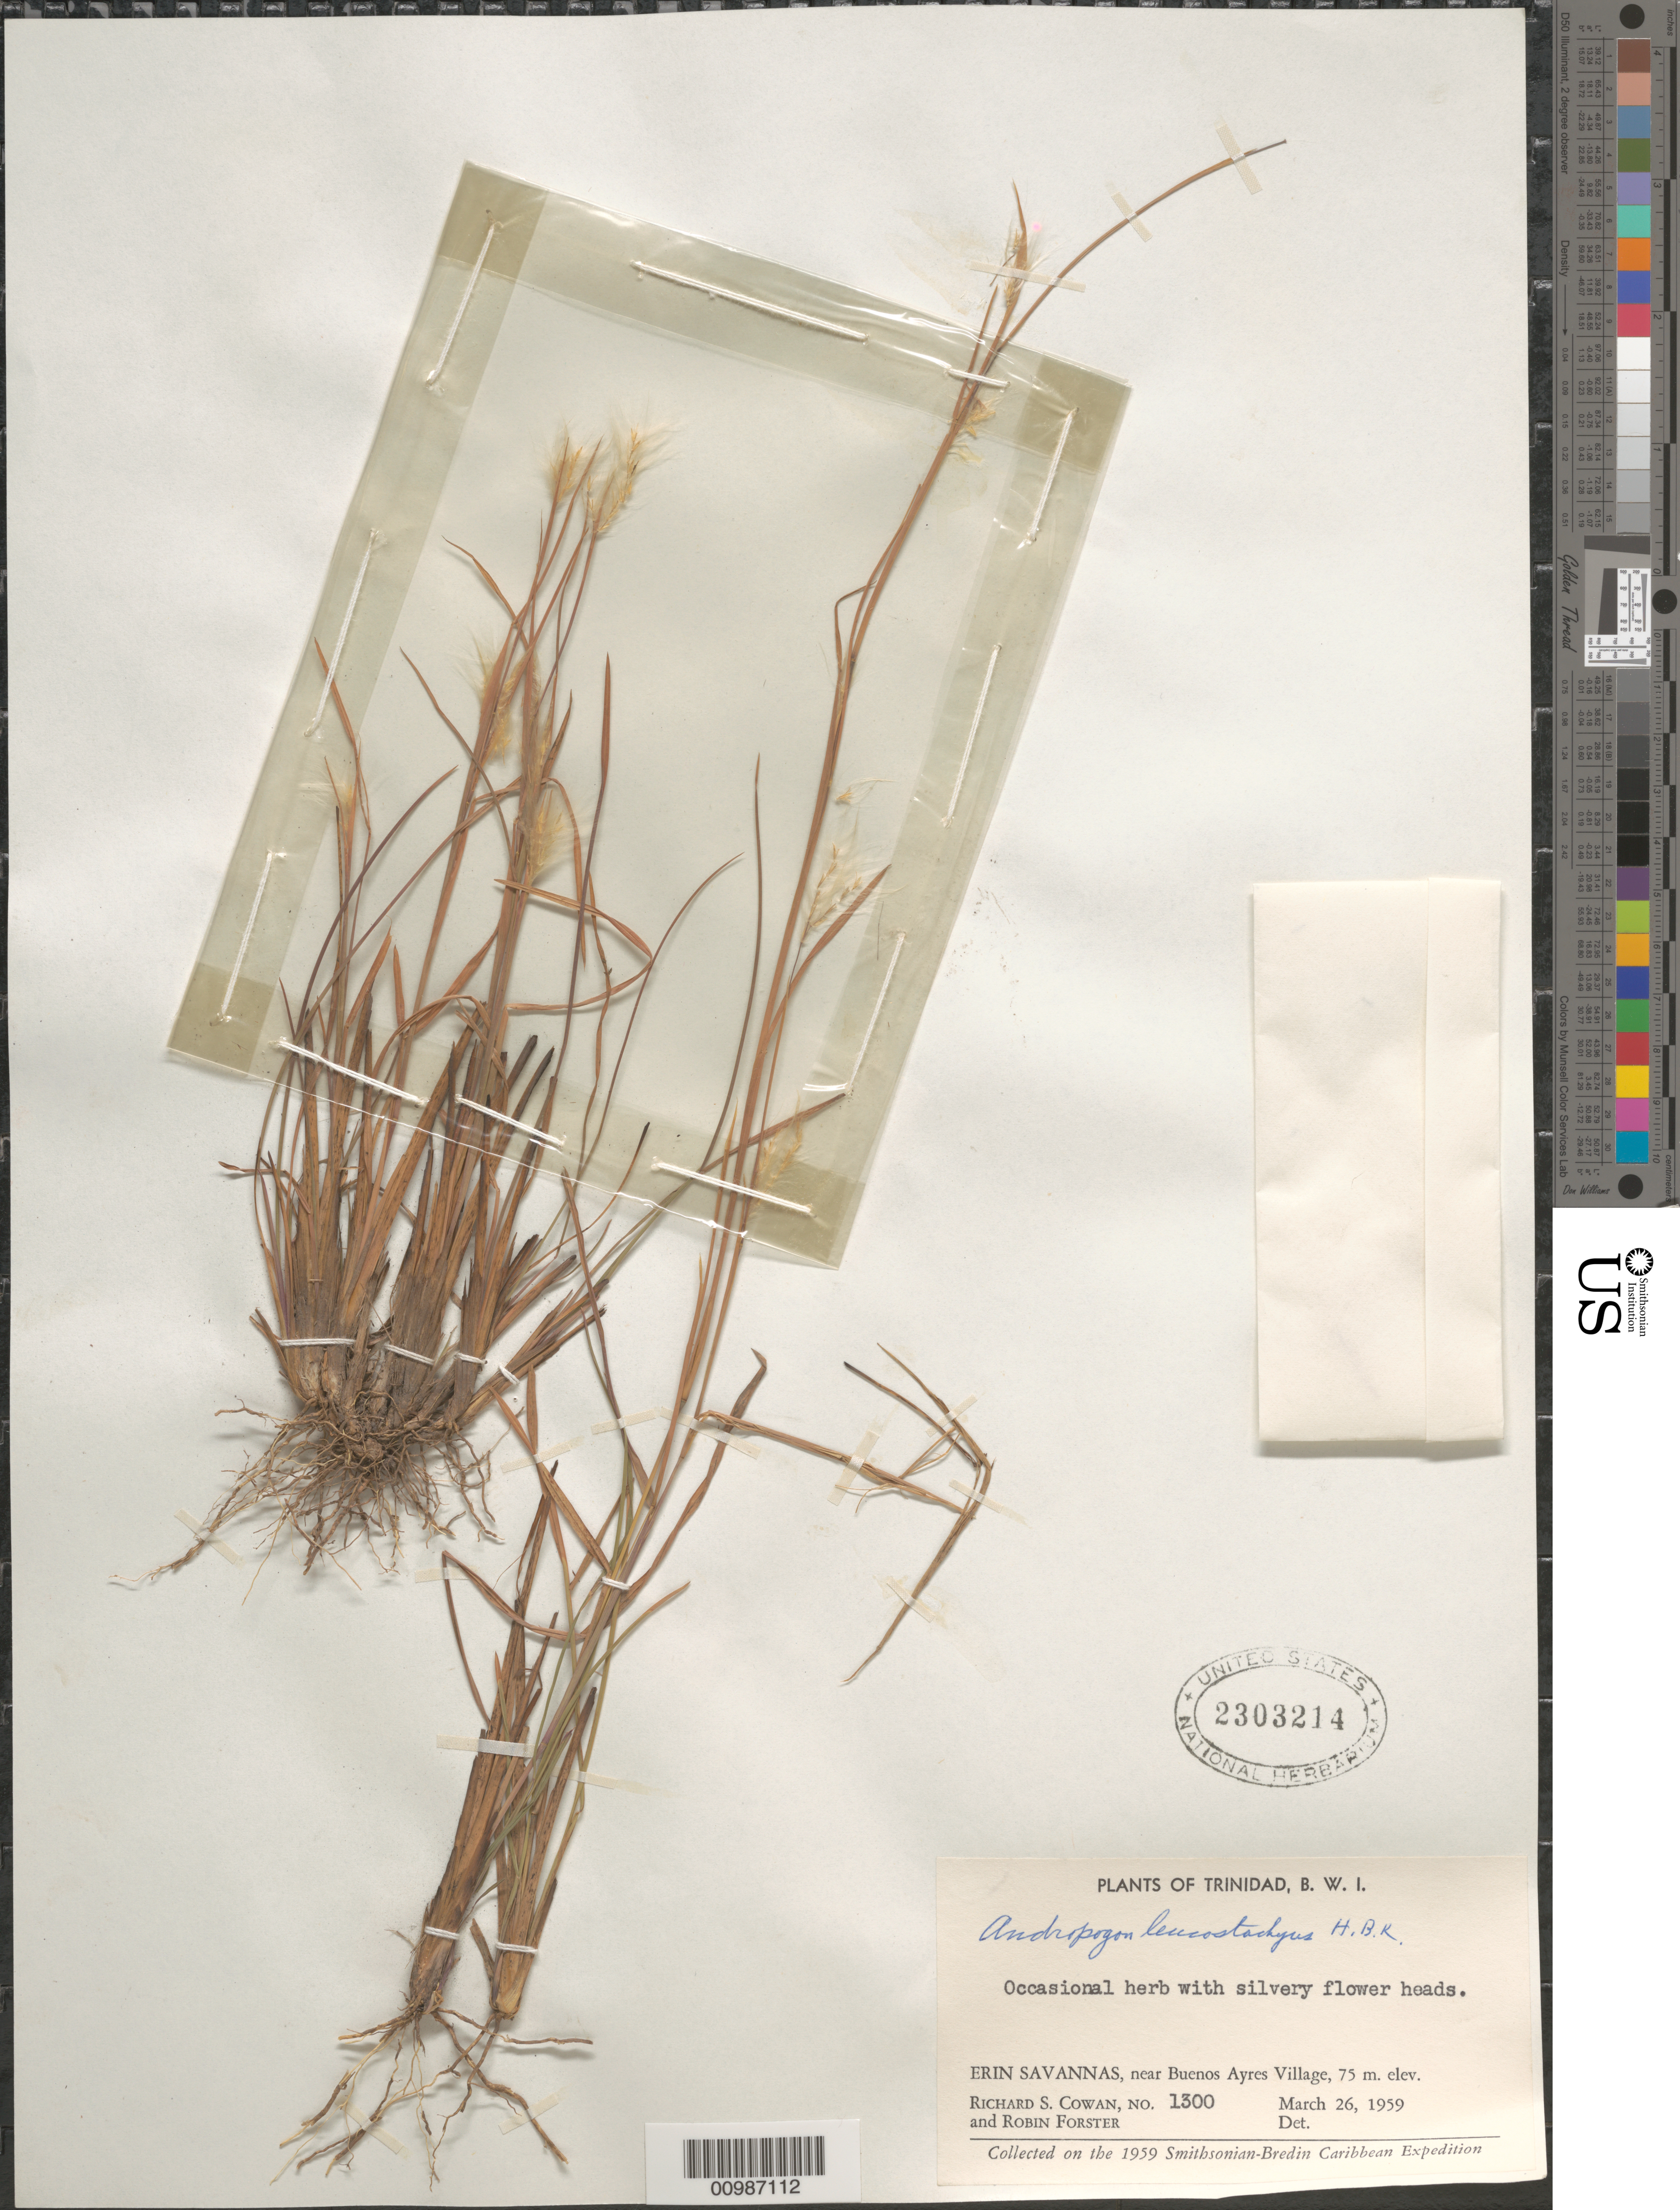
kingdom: Plantae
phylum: Tracheophyta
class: Liliopsida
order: Poales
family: Poaceae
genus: Andropogon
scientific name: Andropogon leucostachyus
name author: Kunth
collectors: R. S. Cowan & R. Forster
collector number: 1300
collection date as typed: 26 Mar 1959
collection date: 1959-03-26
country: Trinidad and Tobago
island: Trinidad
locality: Erin Savannas, near Buenos Ayres Village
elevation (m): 75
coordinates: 0 N, 0 E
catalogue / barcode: US 2303214